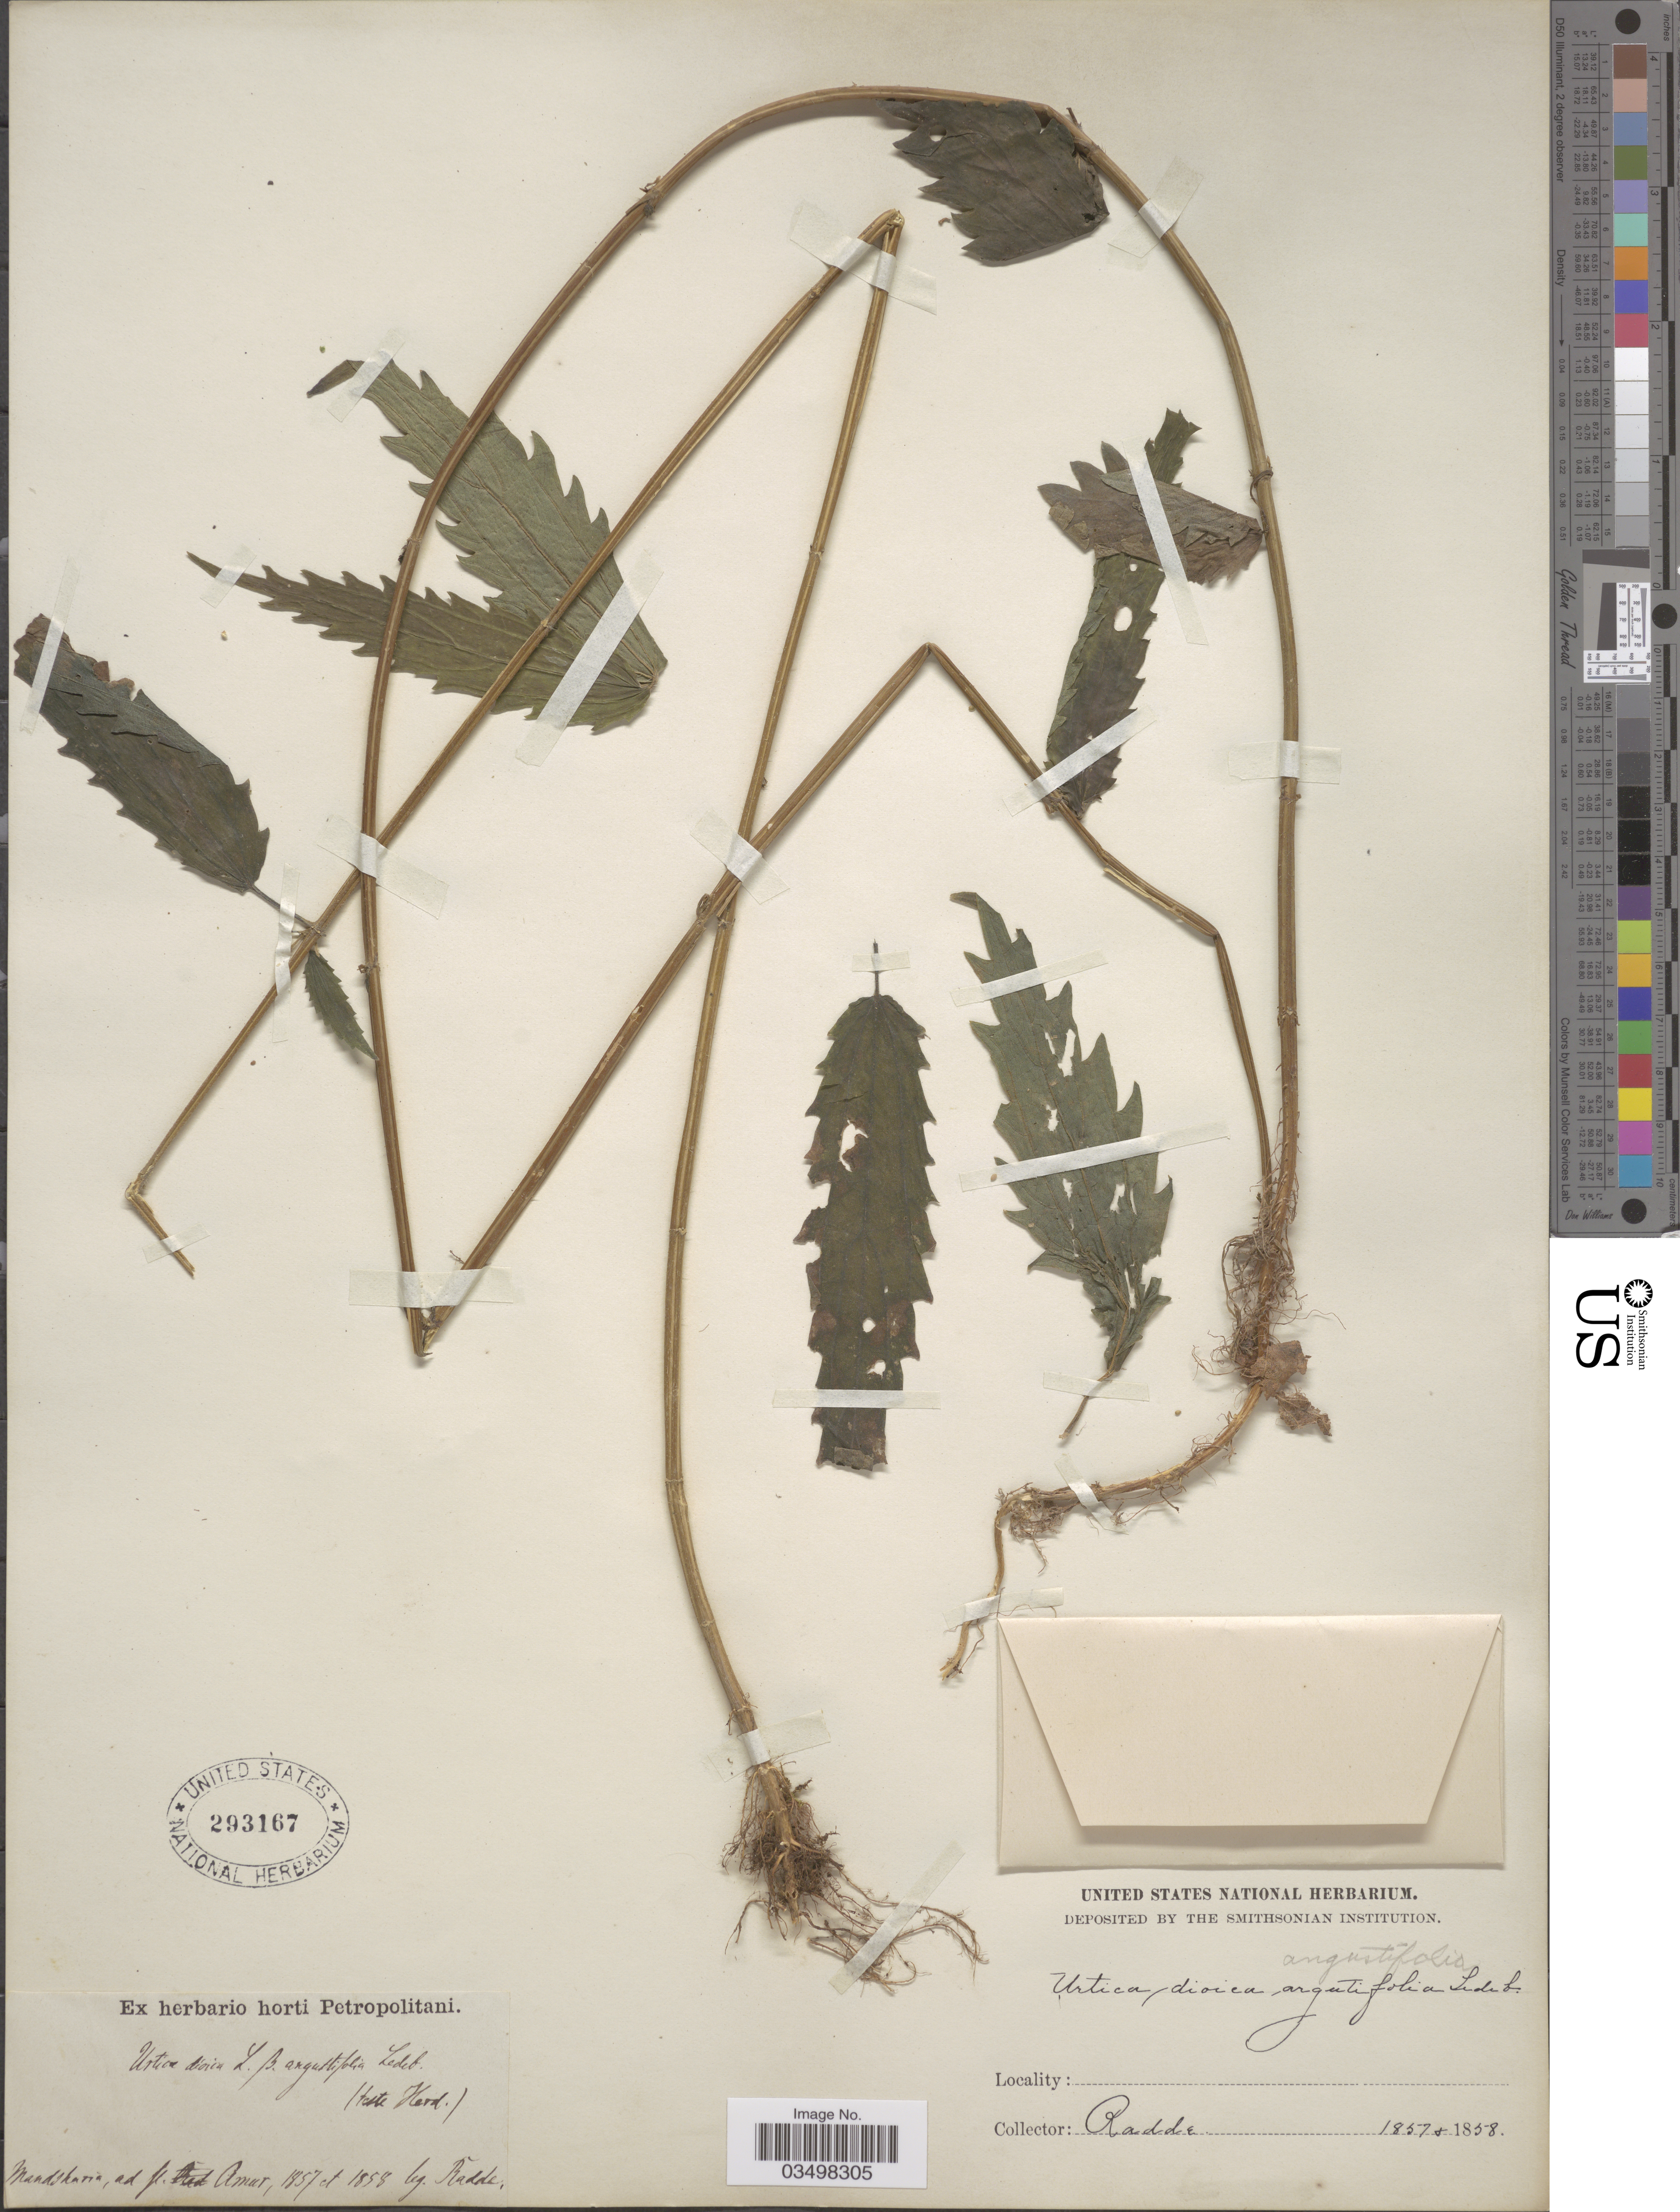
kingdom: Plantae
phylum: Tracheophyta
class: Magnoliopsida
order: Rosales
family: Urticaceae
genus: Urtica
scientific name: Urtica angustifolia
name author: Fisch. ex Hornem.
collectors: Radde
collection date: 1857/1858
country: Russian Federation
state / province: Amur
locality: Mandscharia*, ad fl Amur.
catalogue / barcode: US 293167